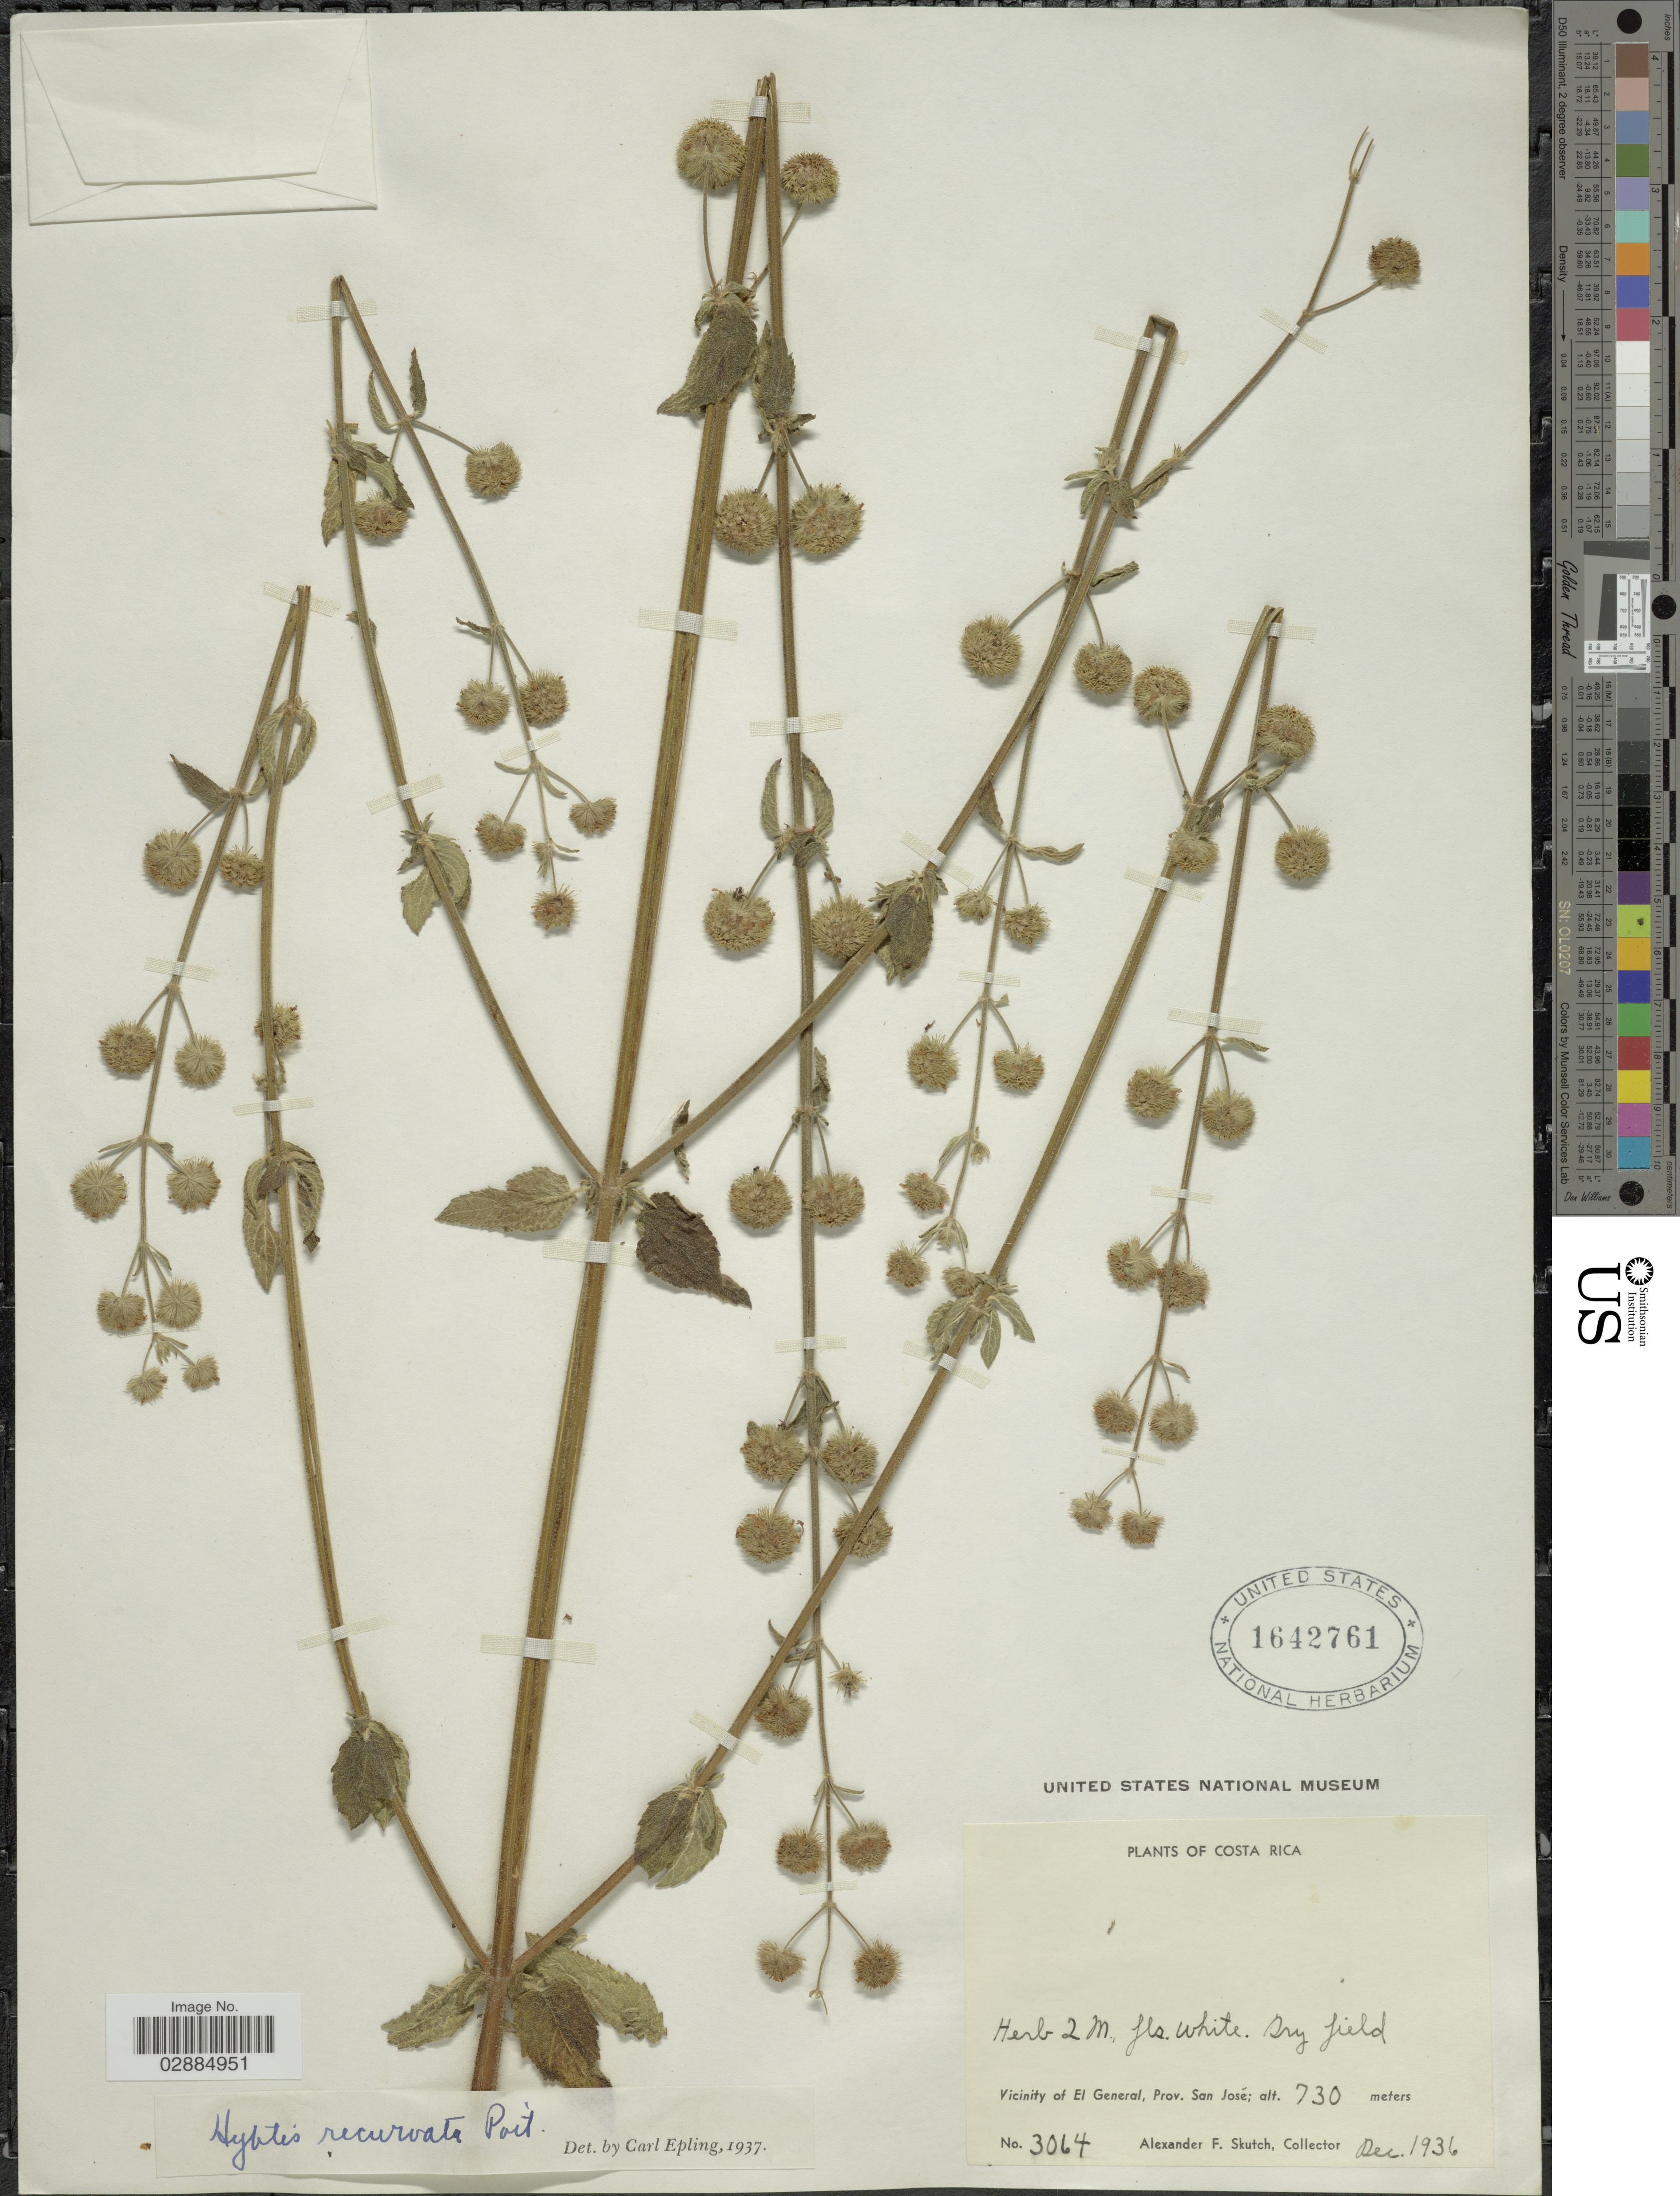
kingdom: Plantae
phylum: Tracheophyta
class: Magnoliopsida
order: Lamiales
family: Lamiaceae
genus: Hyptis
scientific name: Hyptis recurvata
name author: Poit.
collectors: A. F. Skutch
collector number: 3064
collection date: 1936-12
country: Costa Rica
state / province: San José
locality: Vicinity of El General, Prov. San José.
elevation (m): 730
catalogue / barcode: US 1642761